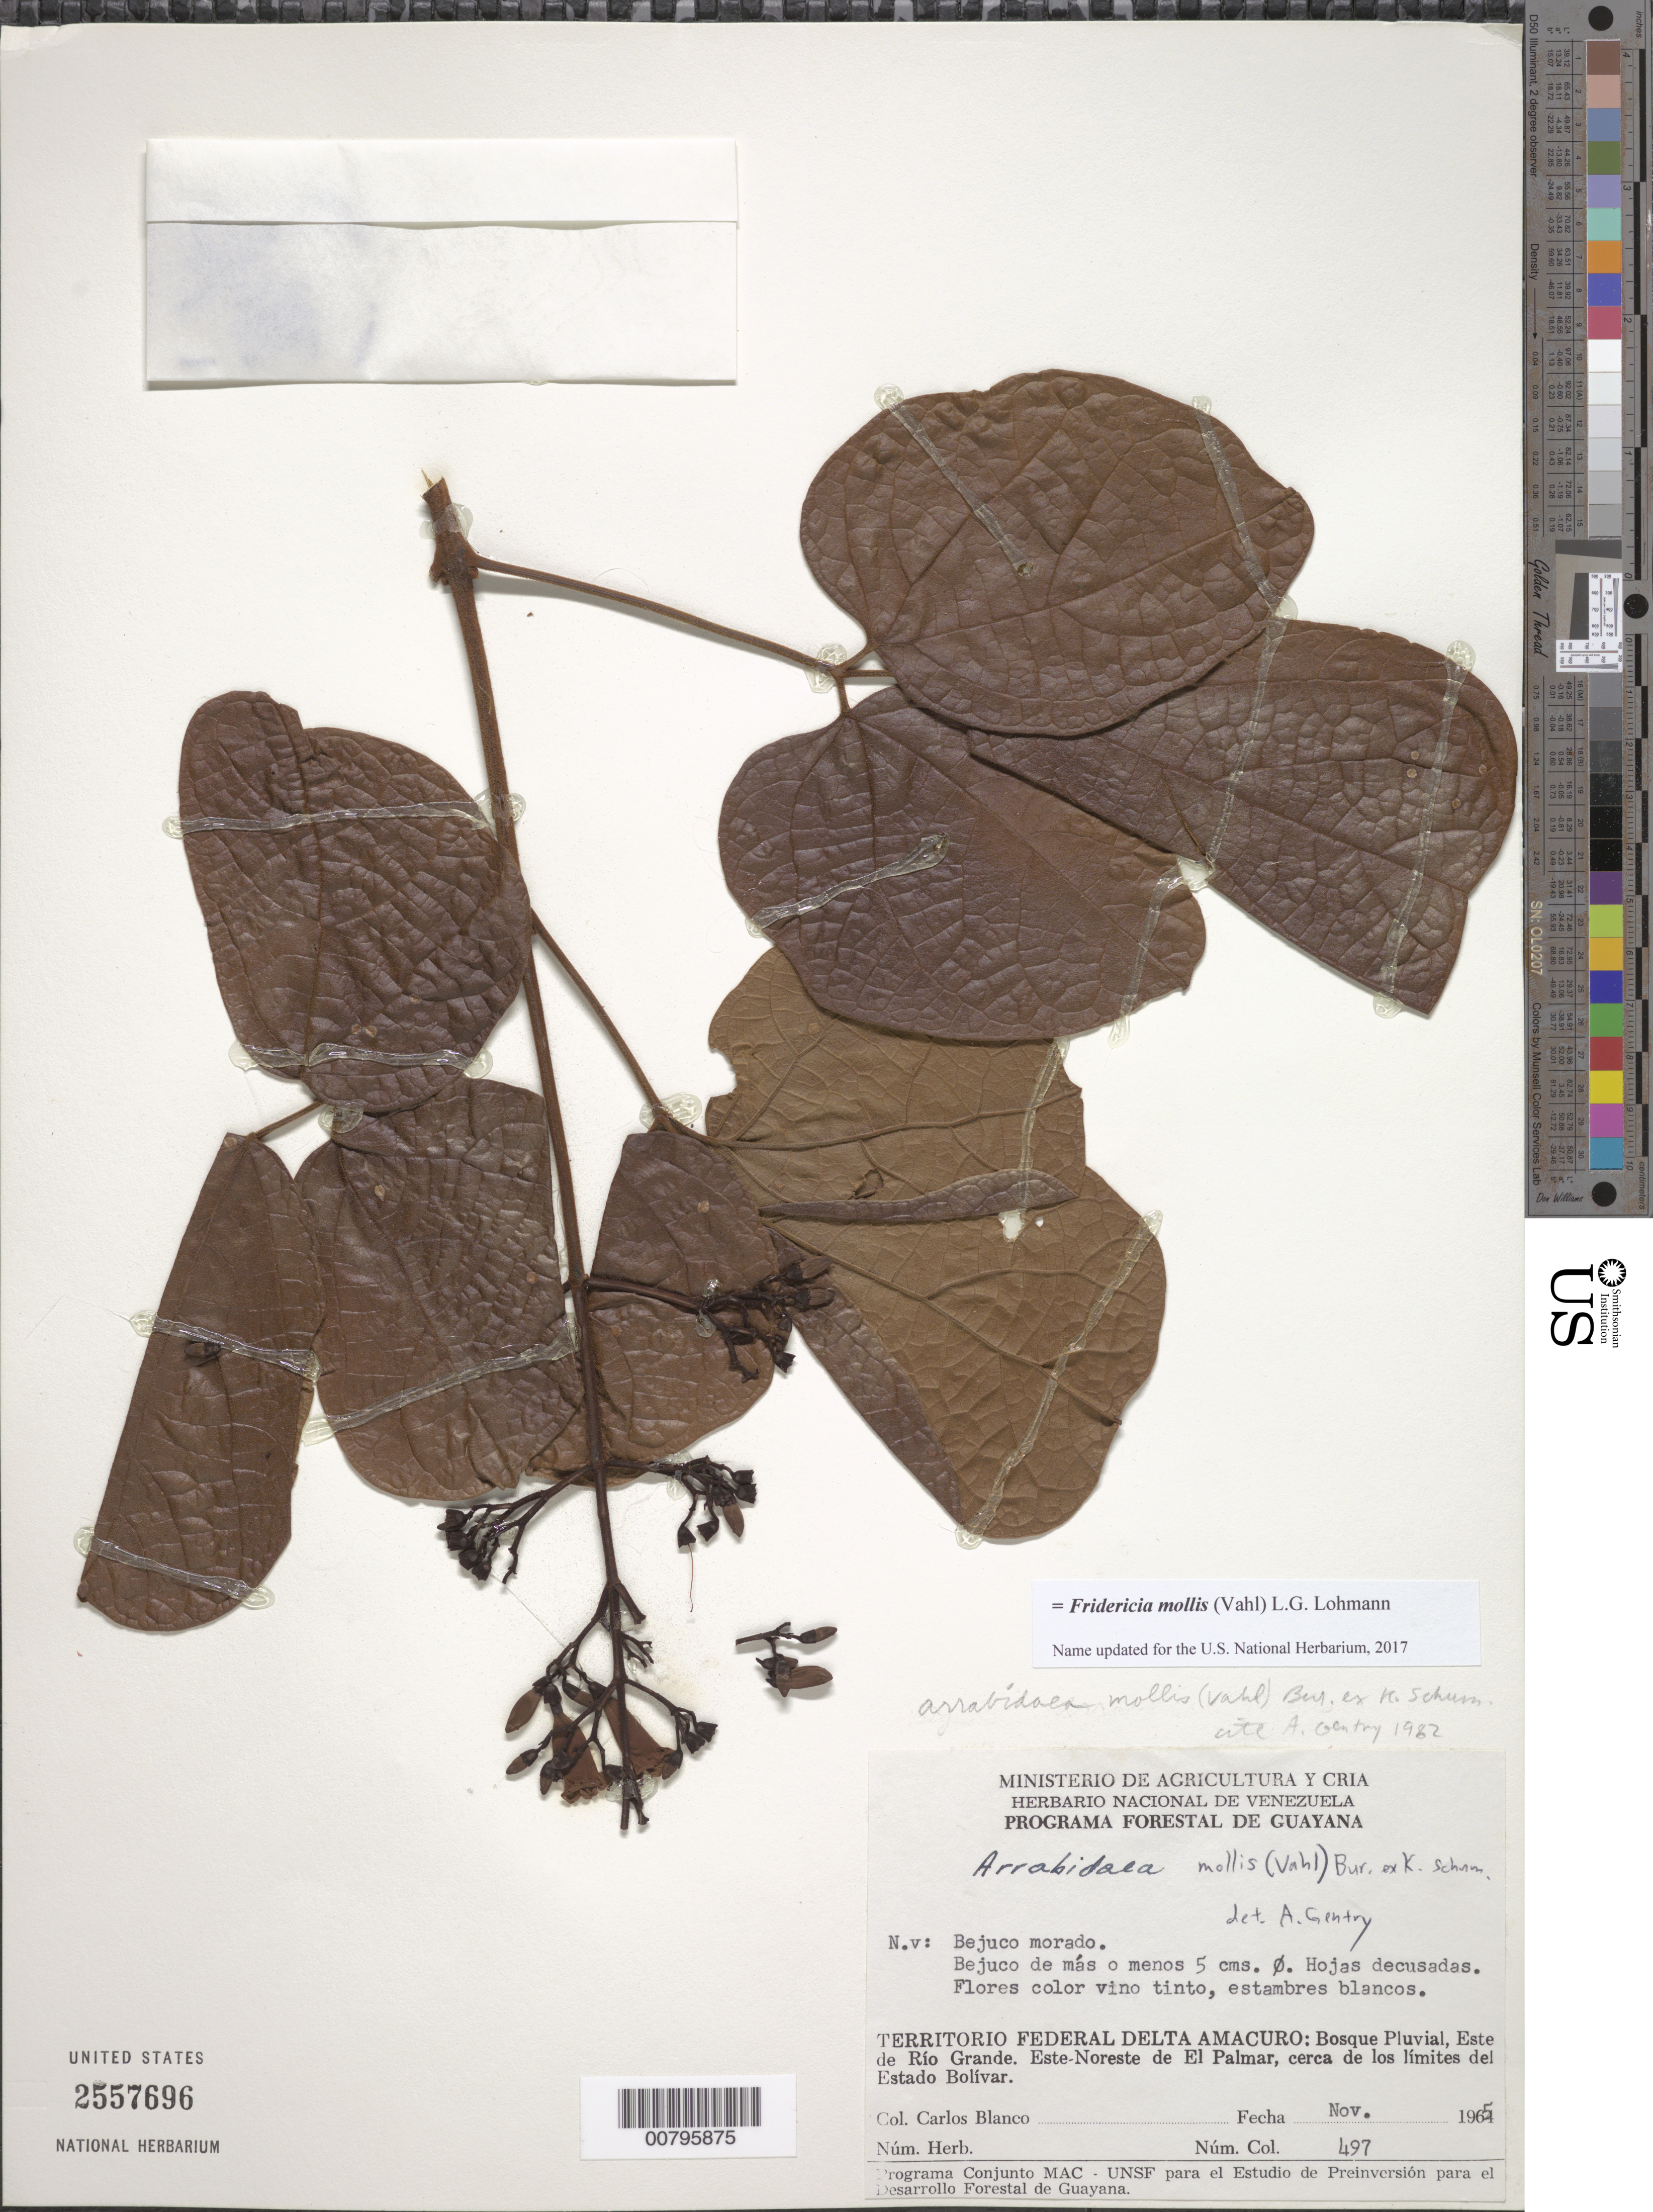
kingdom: Plantae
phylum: Tracheophyta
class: Magnoliopsida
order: Lamiales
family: Bignoniaceae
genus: Fridericia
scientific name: Fridericia mollis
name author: (Vahl) L.G. Lohmann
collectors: C. A. Blanco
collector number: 497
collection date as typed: Nov-65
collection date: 1965-11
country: Venezuela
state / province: Delta Amacuro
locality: Río Grande, Este de; Este-Noreste de El Palmar, cerca de los limites del Estado Bolívar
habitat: Rainforest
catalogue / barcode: US 2557696